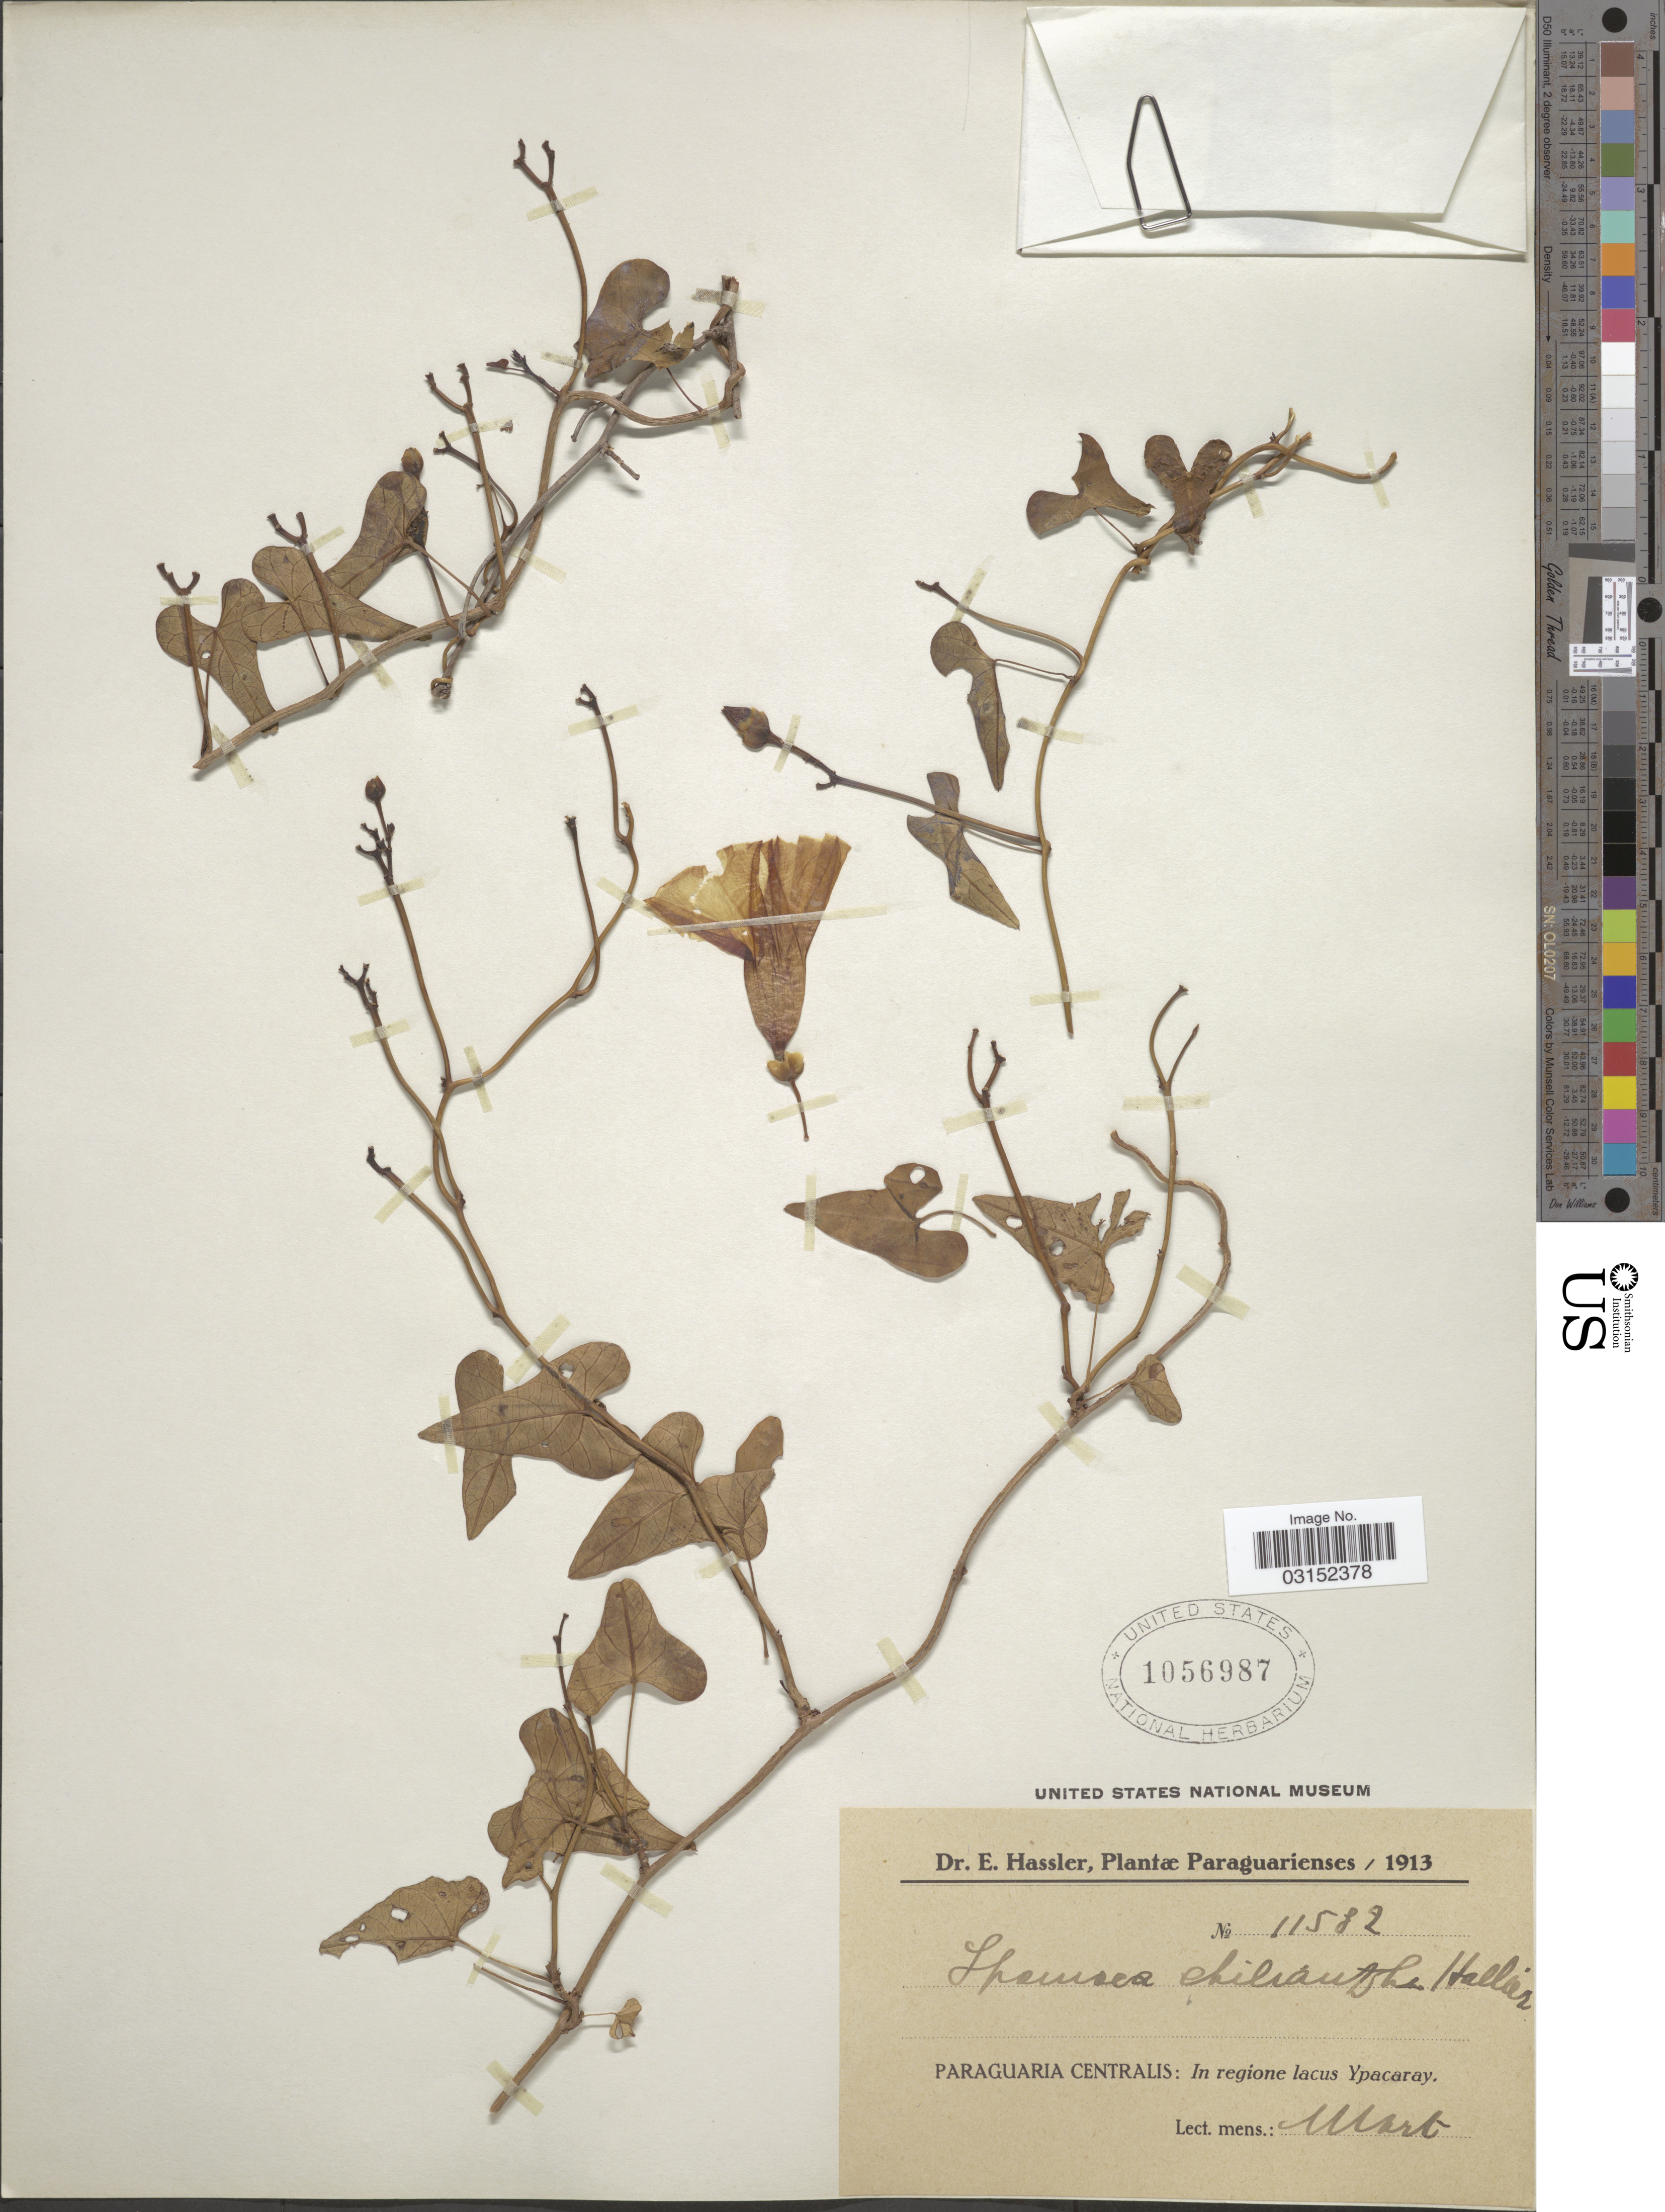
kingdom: Plantae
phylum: Tracheophyta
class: Magnoliopsida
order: Solanales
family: Convolvulaceae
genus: Ipomoea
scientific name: Ipomoea chiliantha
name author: Hallier f.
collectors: E. Hassler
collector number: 11582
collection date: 1913-03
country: Paraguay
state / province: Paraguari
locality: Paraguaria Centralis: In regione lacus Ypacaray.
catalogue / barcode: US 1056987